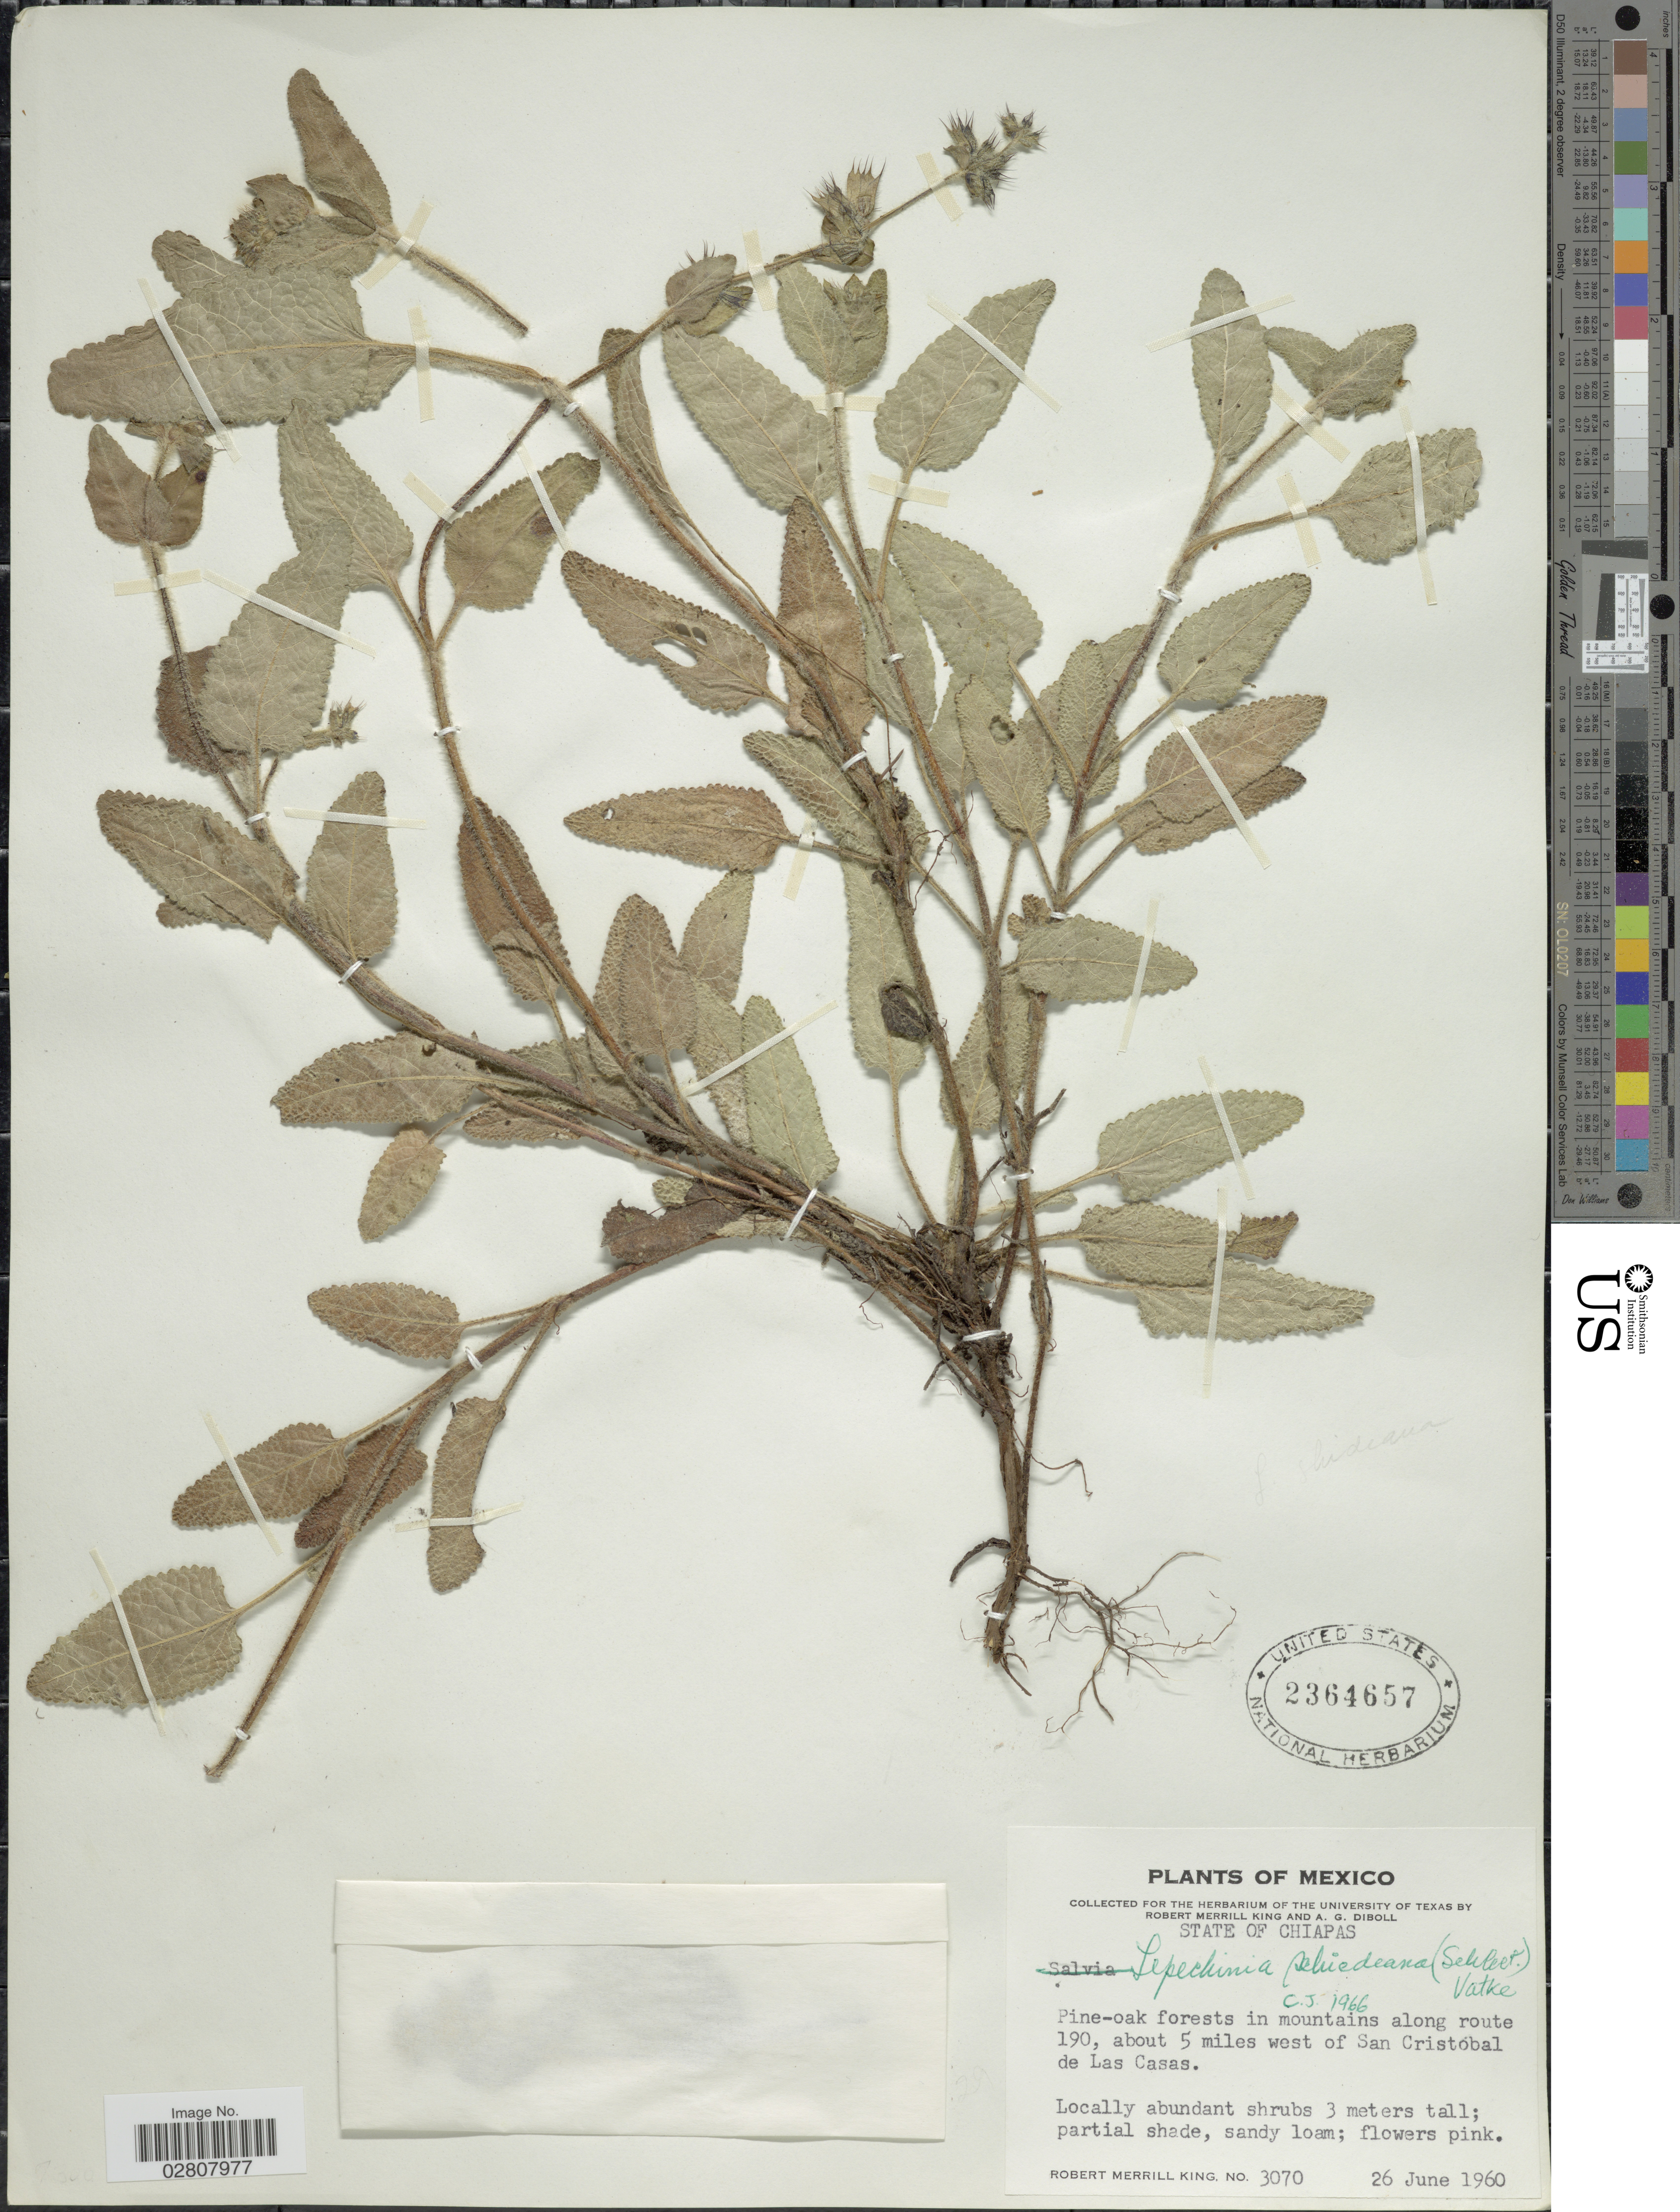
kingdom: Plantae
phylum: Tracheophyta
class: Magnoliopsida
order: Lamiales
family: Lamiaceae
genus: Lepechinia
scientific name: Lepechinia schiedeana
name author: (Schltdl.) Vatke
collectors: R. M. King & A. Diboll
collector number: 3070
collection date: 1960-06-26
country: Mexico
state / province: Chiapas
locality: Pine-oak forests in mountains along route 190, about 5 miles west of San Cristobal de las Casas.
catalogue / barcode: US 2364657